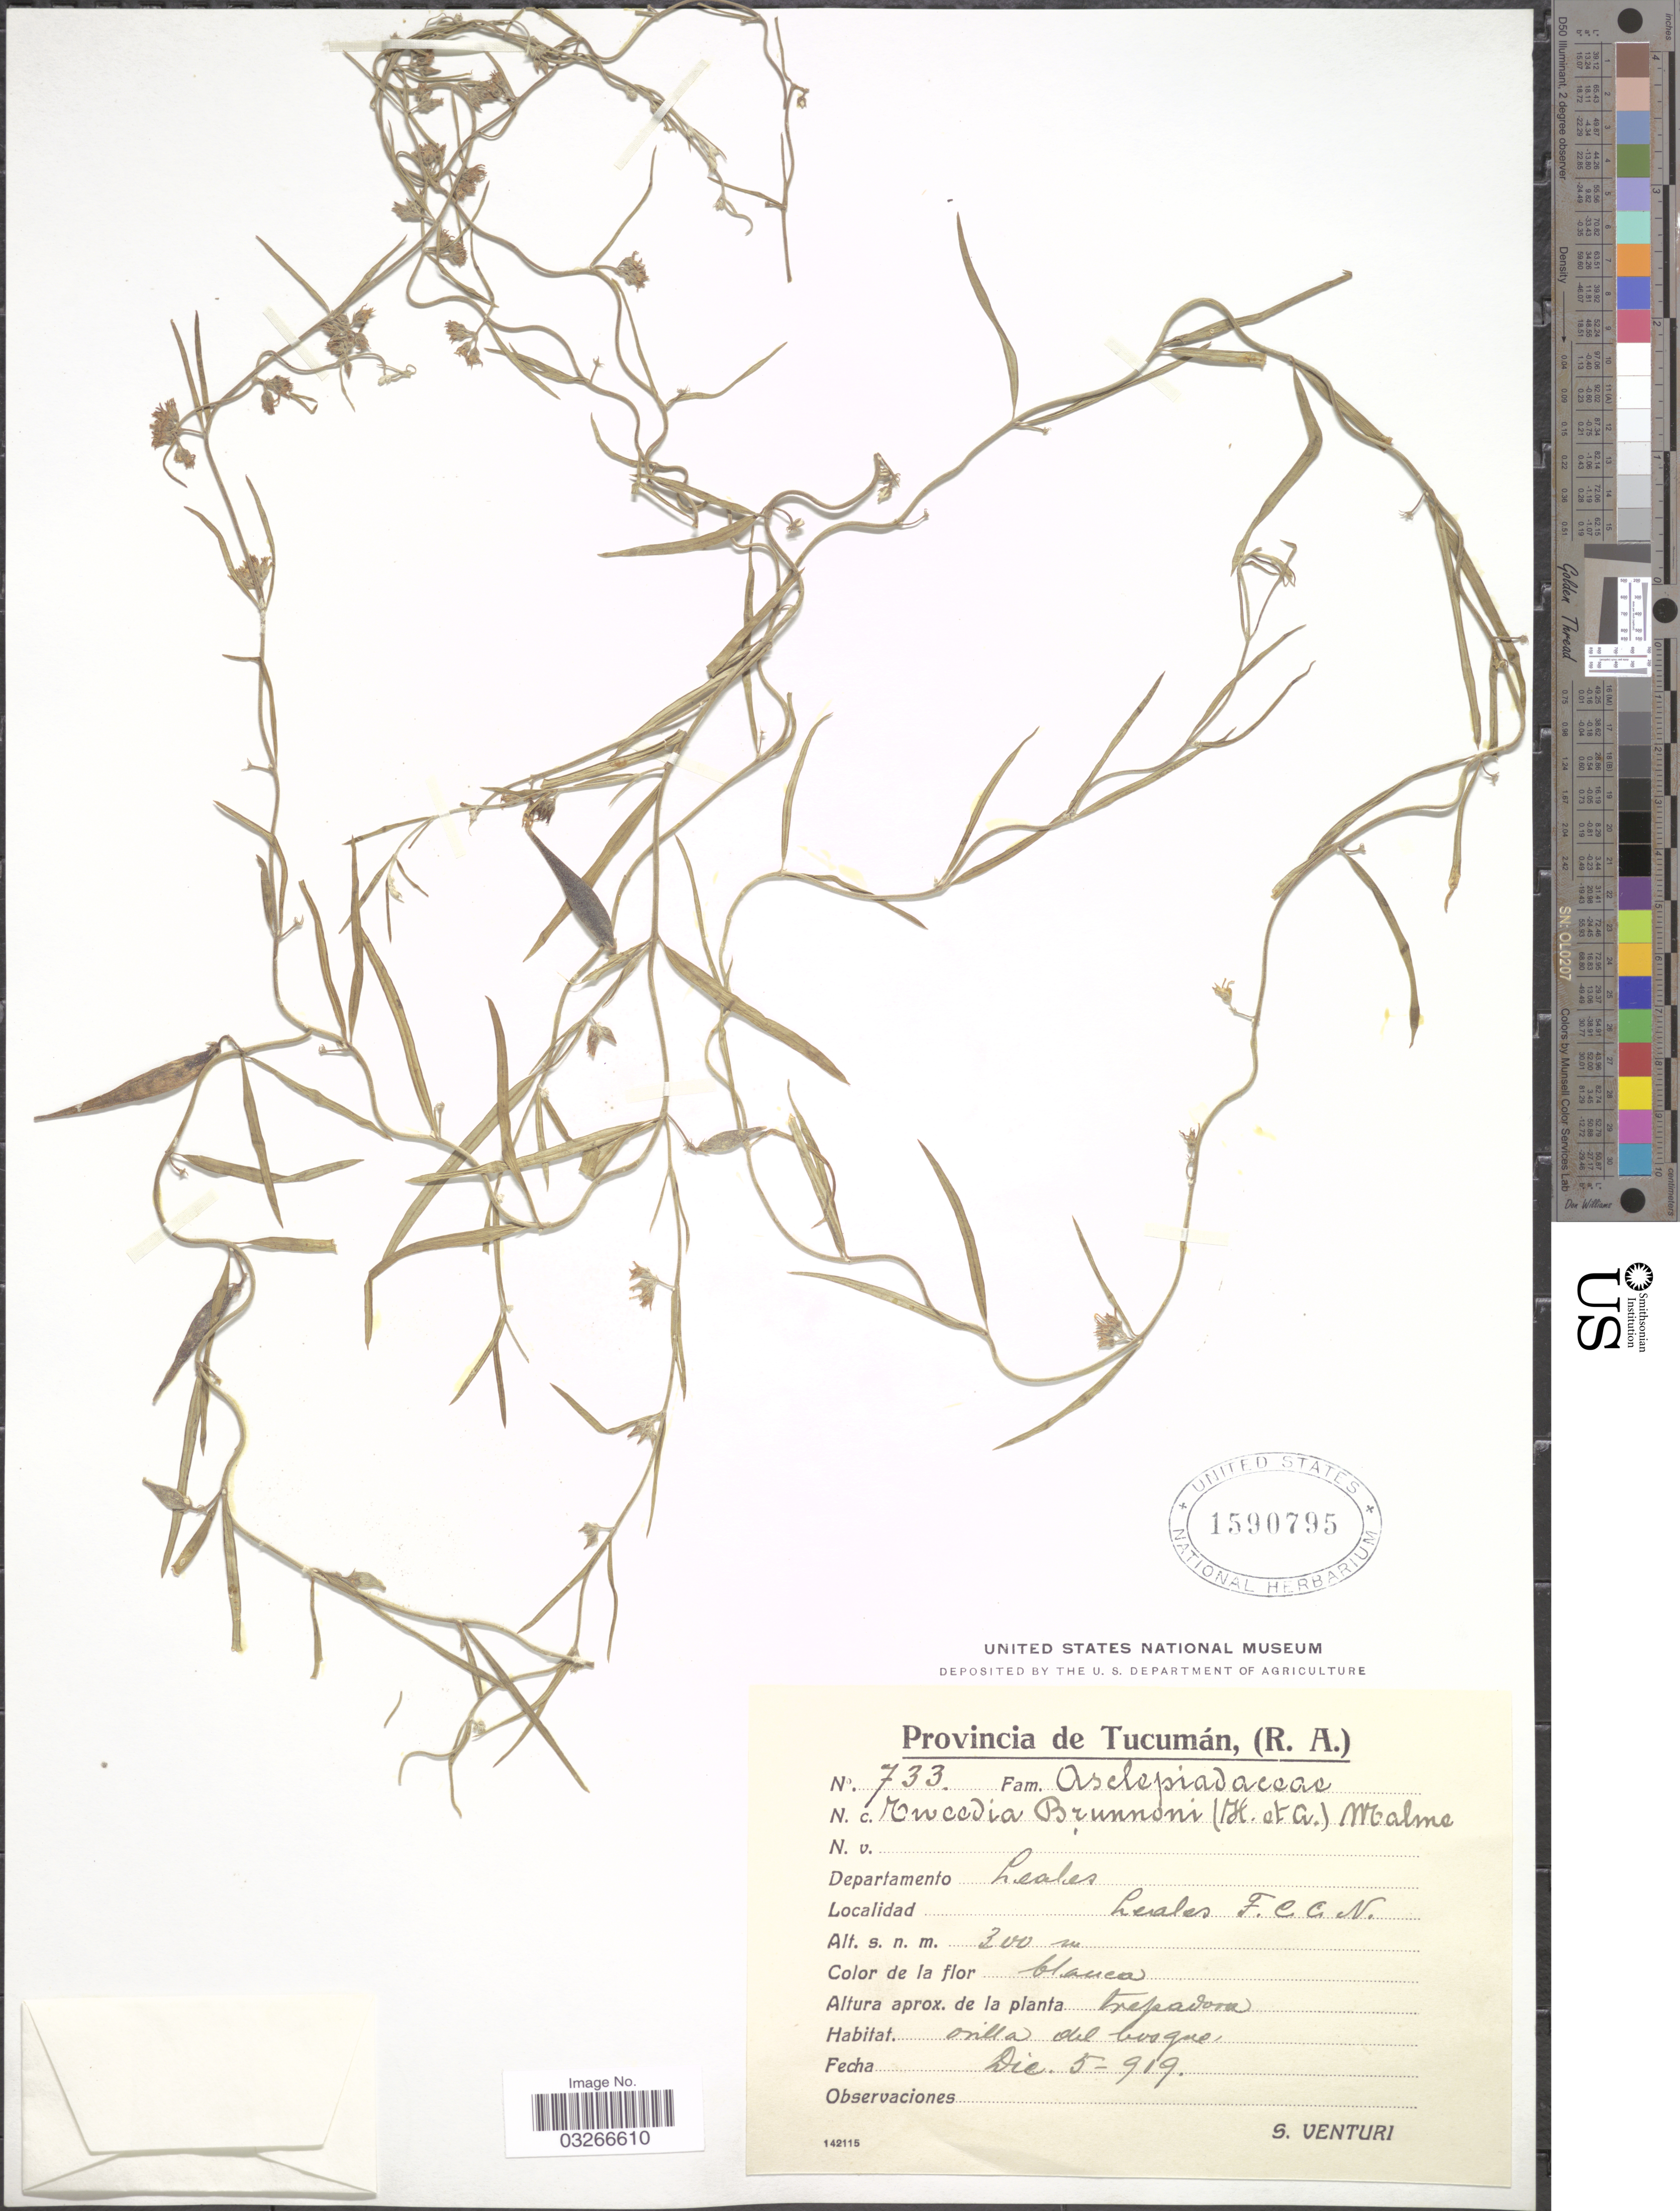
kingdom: Plantae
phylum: Tracheophyta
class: Magnoliopsida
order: Gentianales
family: Apocynaceae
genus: Tweedia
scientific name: Tweedia brunonis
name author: Hook. & Arn.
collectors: S. Venturi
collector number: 733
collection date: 1919-12-05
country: Argentina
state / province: Tucuman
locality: (R. A.), Departamento Leales, Leales, F.C.C.N.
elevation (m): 300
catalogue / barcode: US 1590795